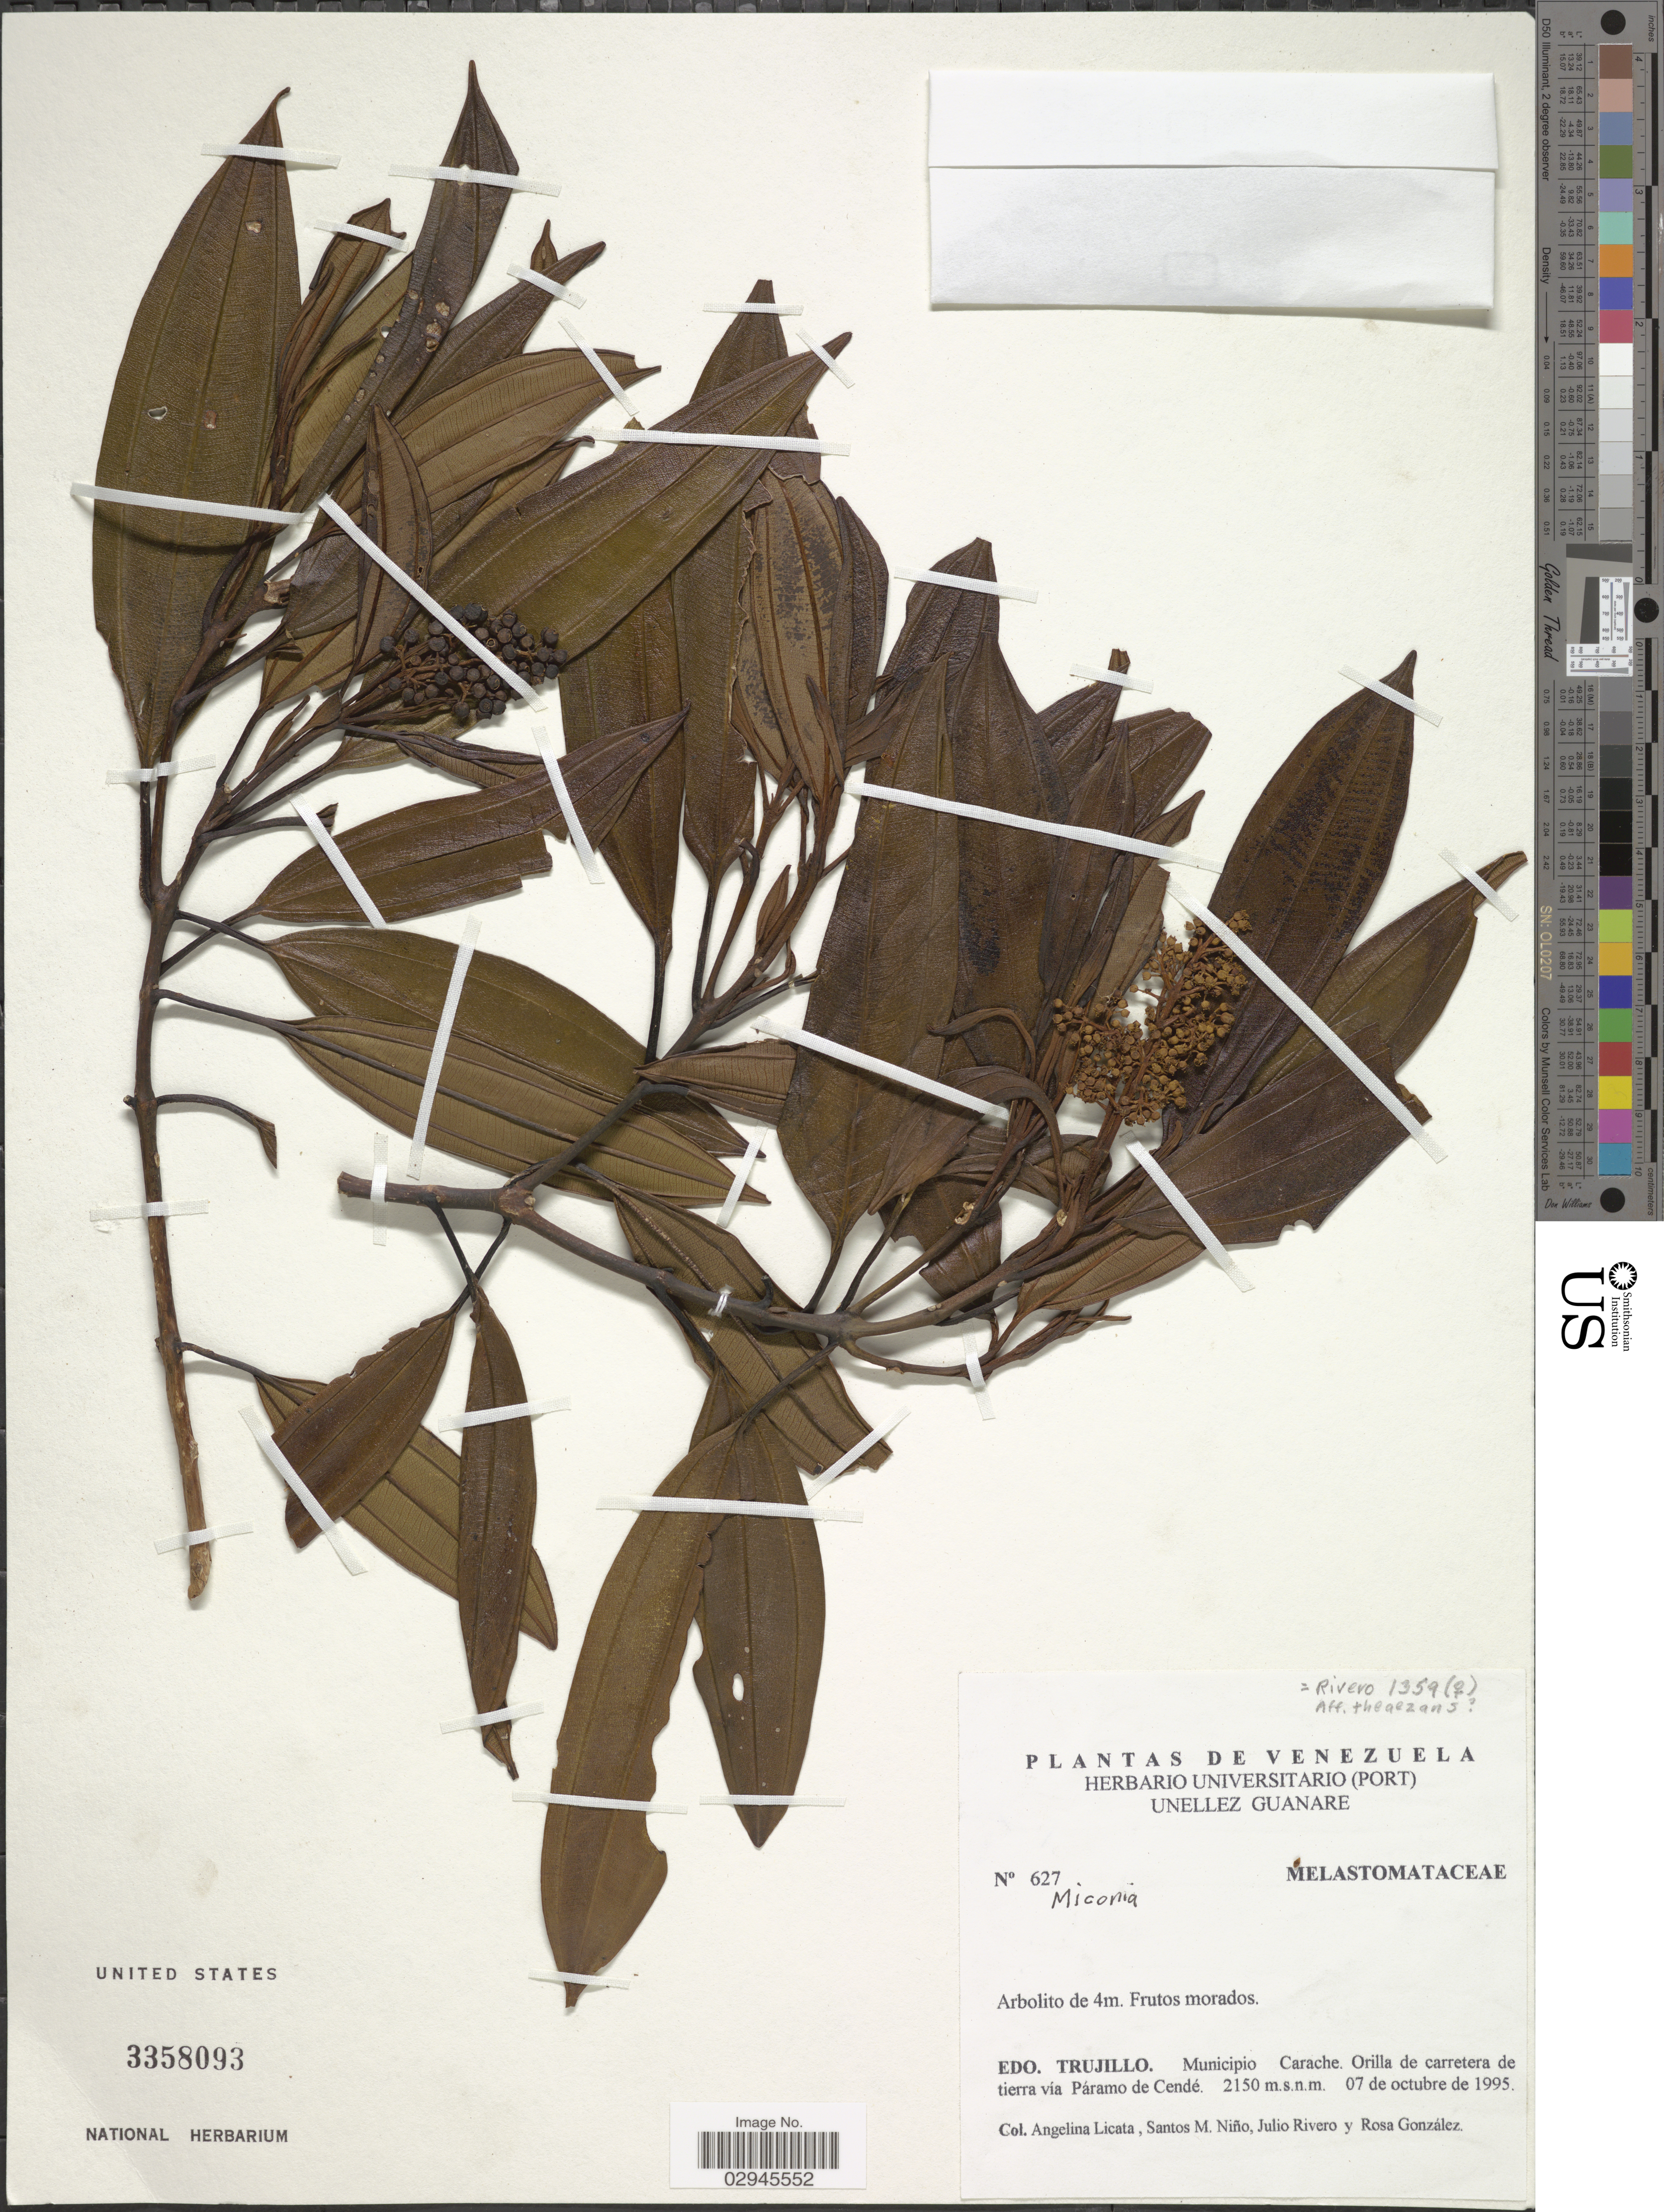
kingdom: Plantae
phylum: Tracheophyta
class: Magnoliopsida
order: Myrtales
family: Melastomataceae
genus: Miconia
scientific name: Miconia sp.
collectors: A. Licata, S. M. Niño, J. Rivero & R. González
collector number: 627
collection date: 1995-10-07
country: Venezuela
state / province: Trujillo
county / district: Carache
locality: Orilla de carretera via Páramo de Cendé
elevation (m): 2150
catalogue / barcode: US 3358093